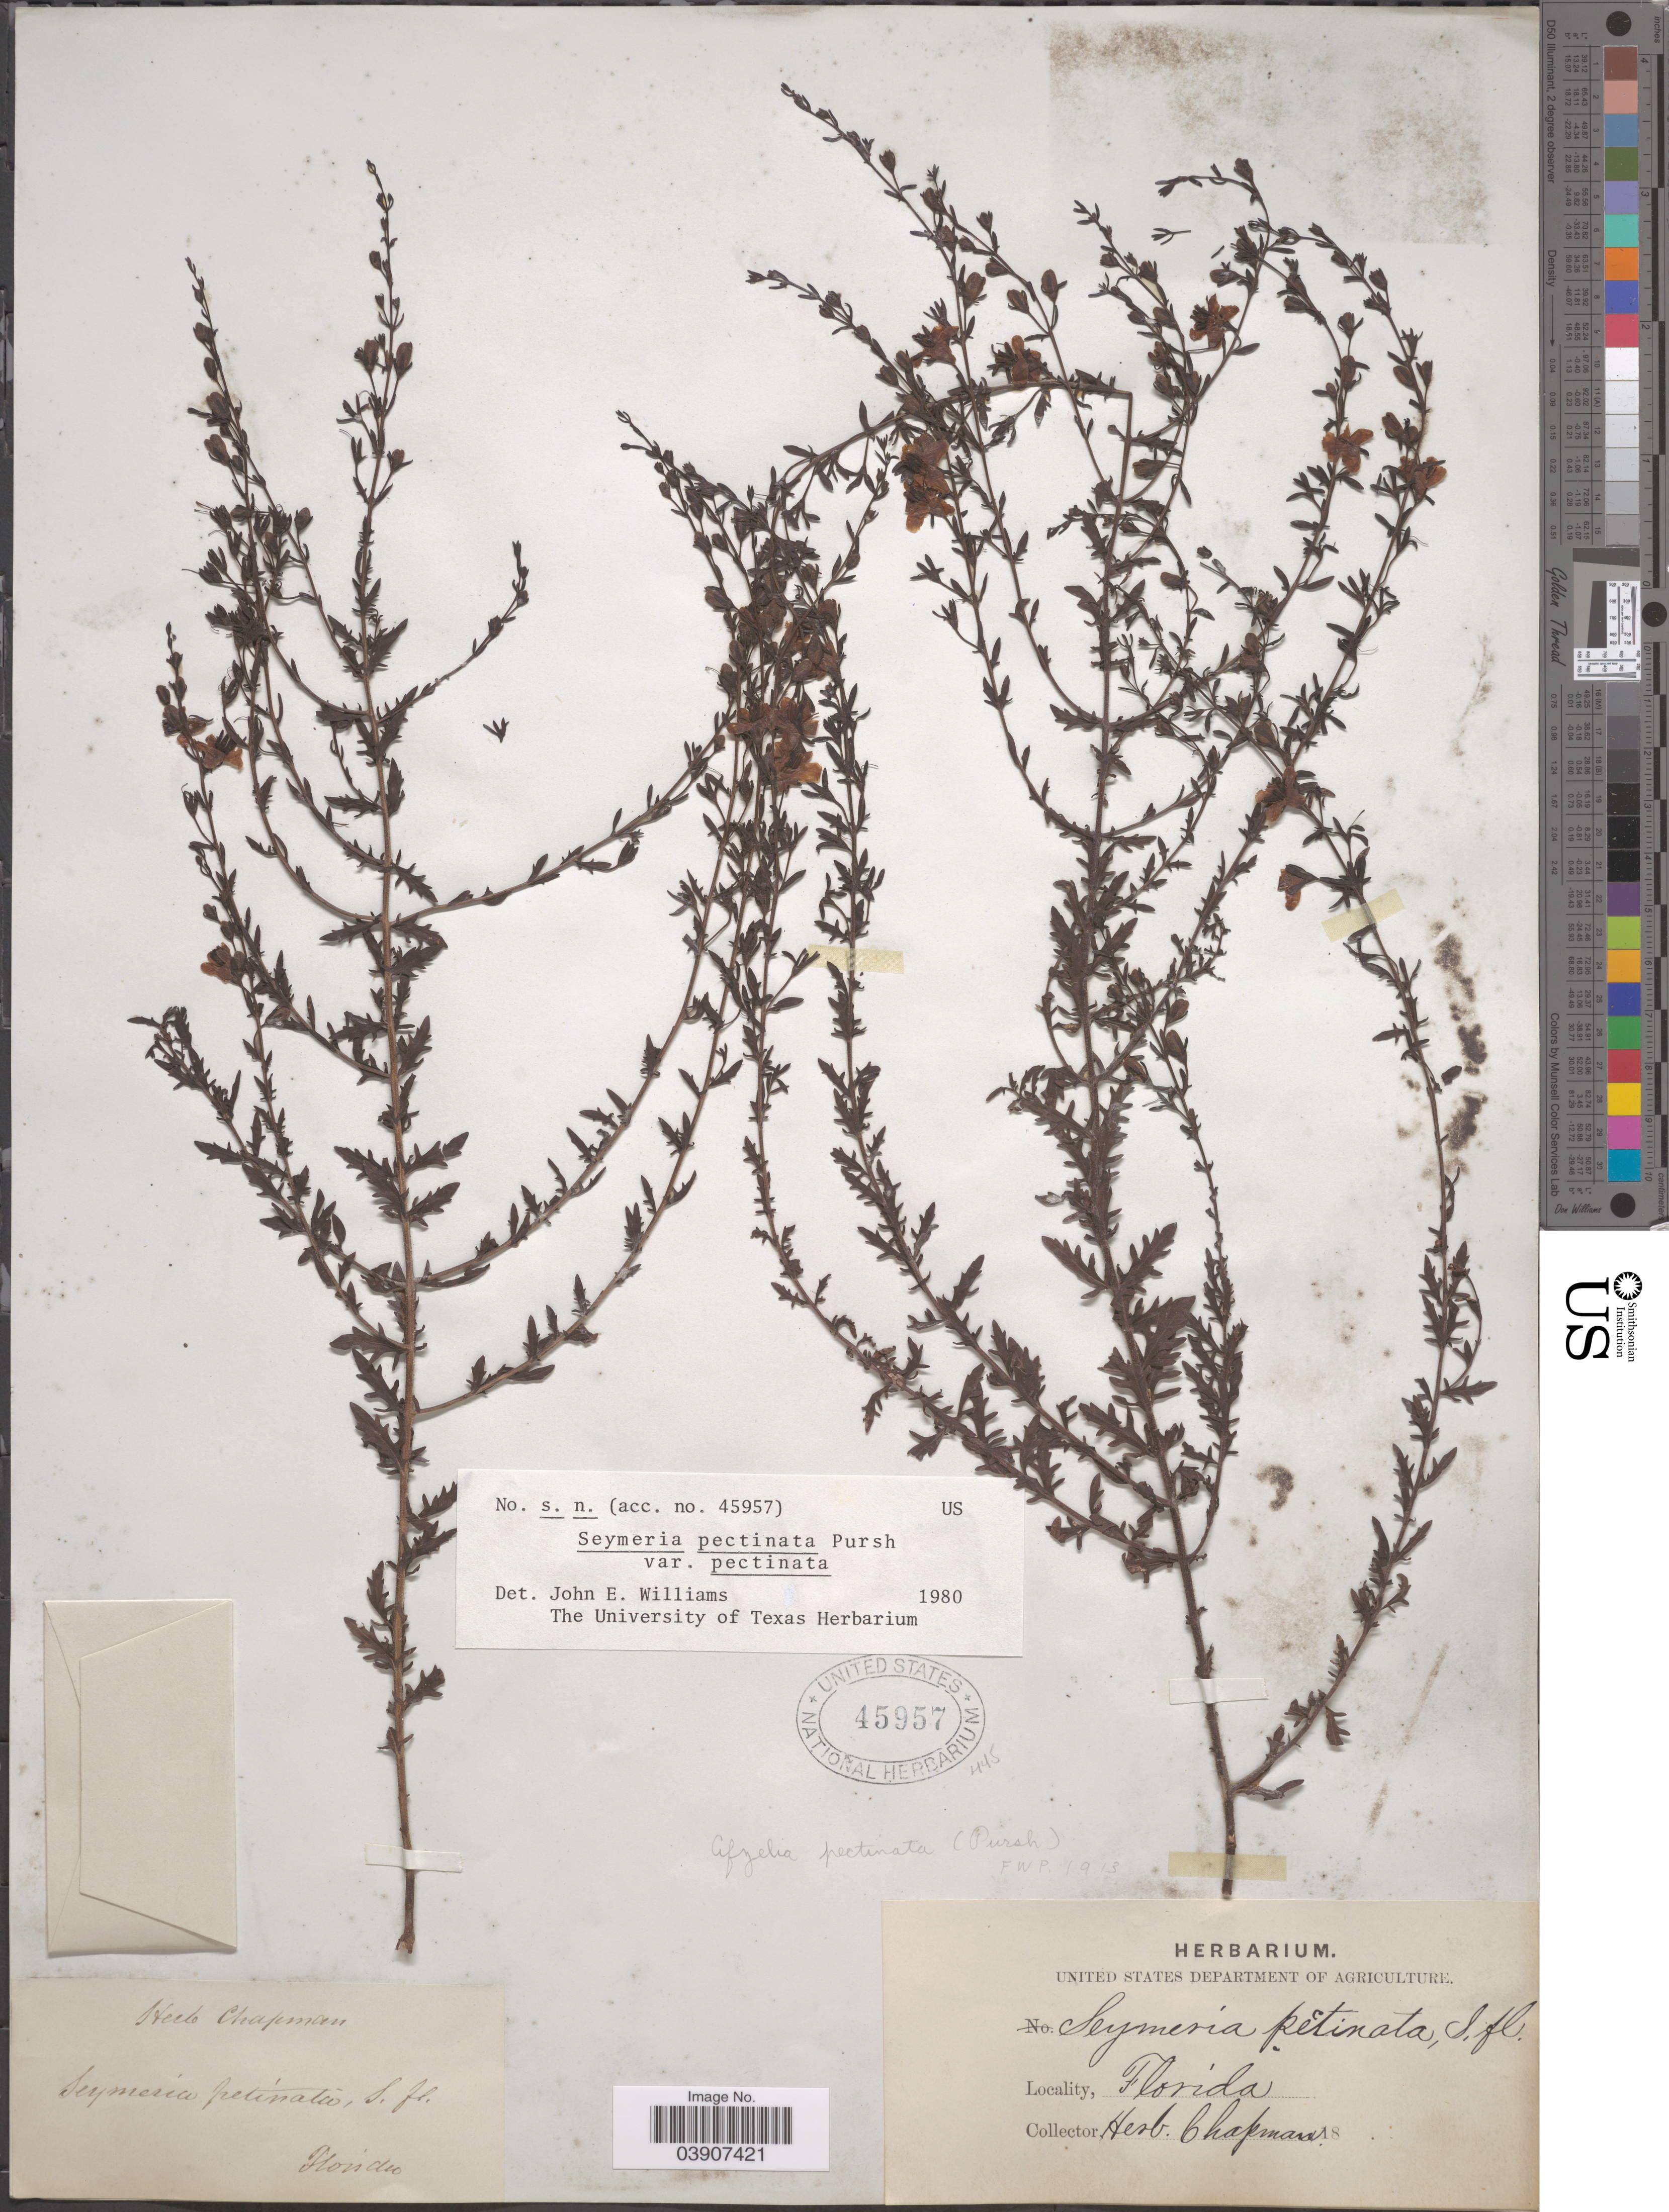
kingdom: Plantae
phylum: Tracheophyta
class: Magnoliopsida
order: Lamiales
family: Orobanchaceae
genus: Seymeria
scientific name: Seymeria pectinata var. pectinata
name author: Pursh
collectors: ex herb. Chapman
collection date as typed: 18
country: United States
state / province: Florida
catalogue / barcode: US 45957